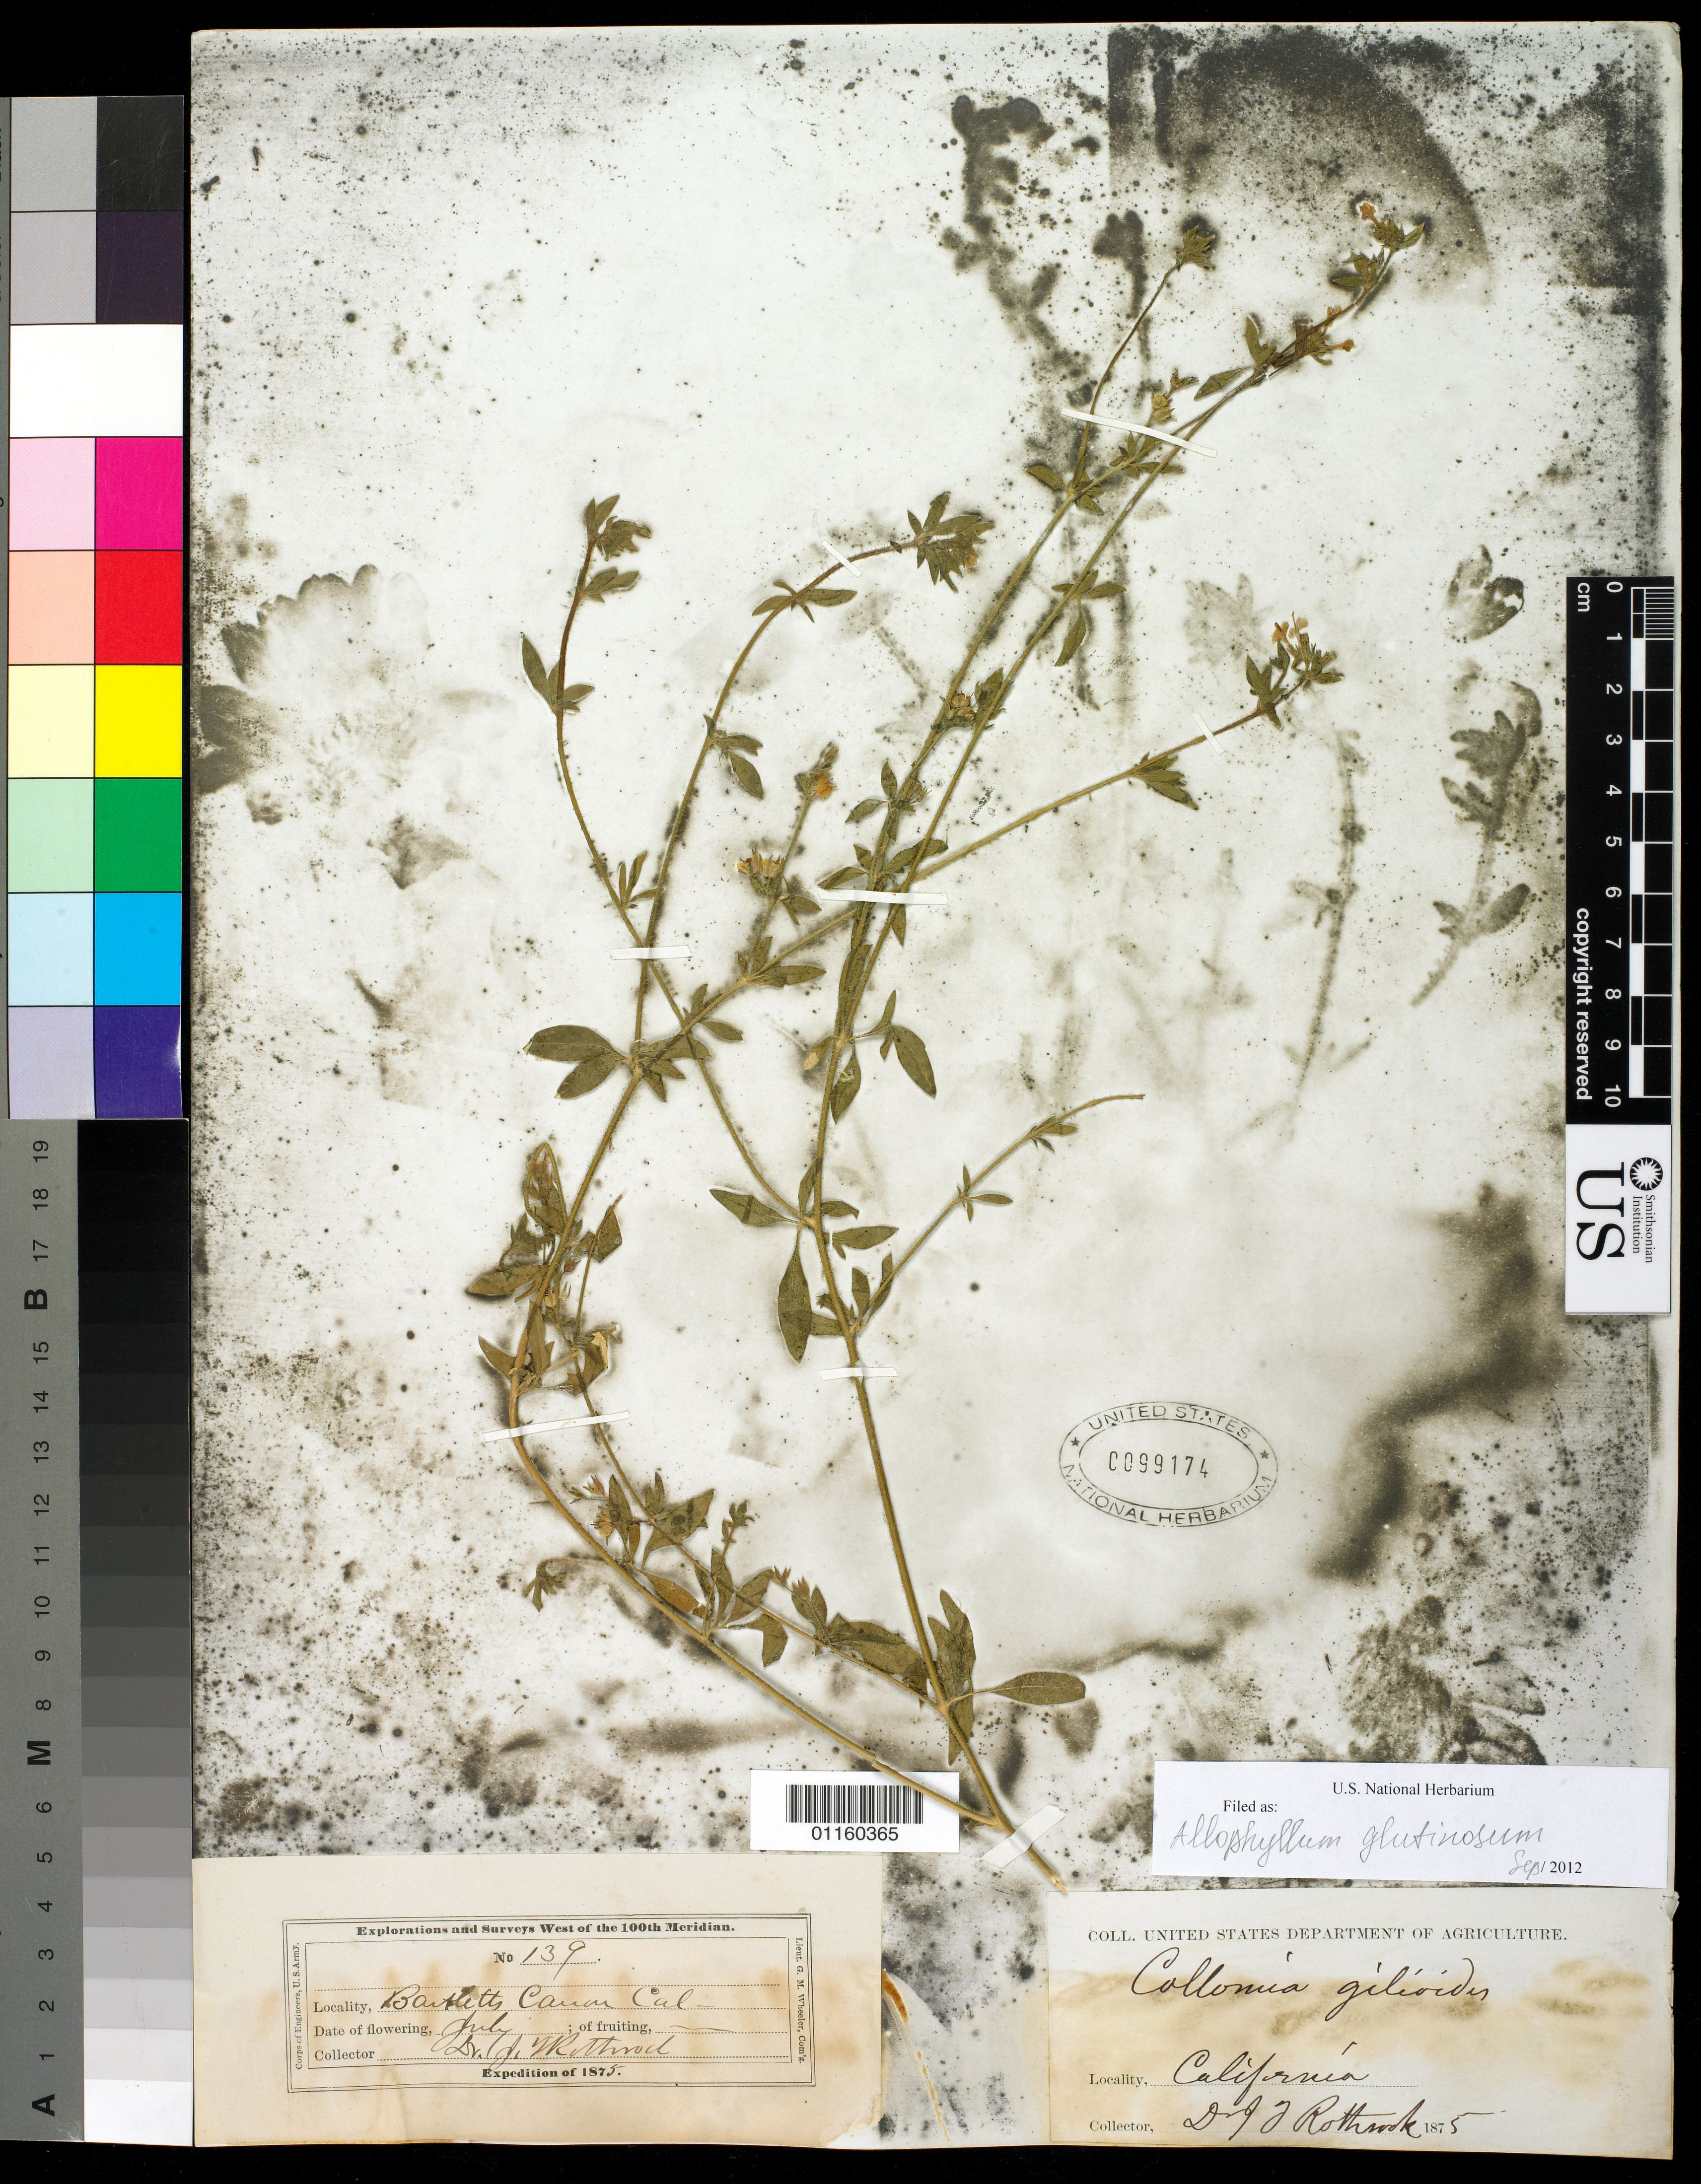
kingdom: Plantae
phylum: Tracheophyta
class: Magnoliopsida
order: Ericales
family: Polemoniaceae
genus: Allophyllum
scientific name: Allophyllum glutinosum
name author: (Benth.) A.D. Grant & V.E. Grant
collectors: J. T. Rothrock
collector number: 139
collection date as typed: Jul 1875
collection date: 1875-07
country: United States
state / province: California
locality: Bartlett Canyon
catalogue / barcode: US 99174